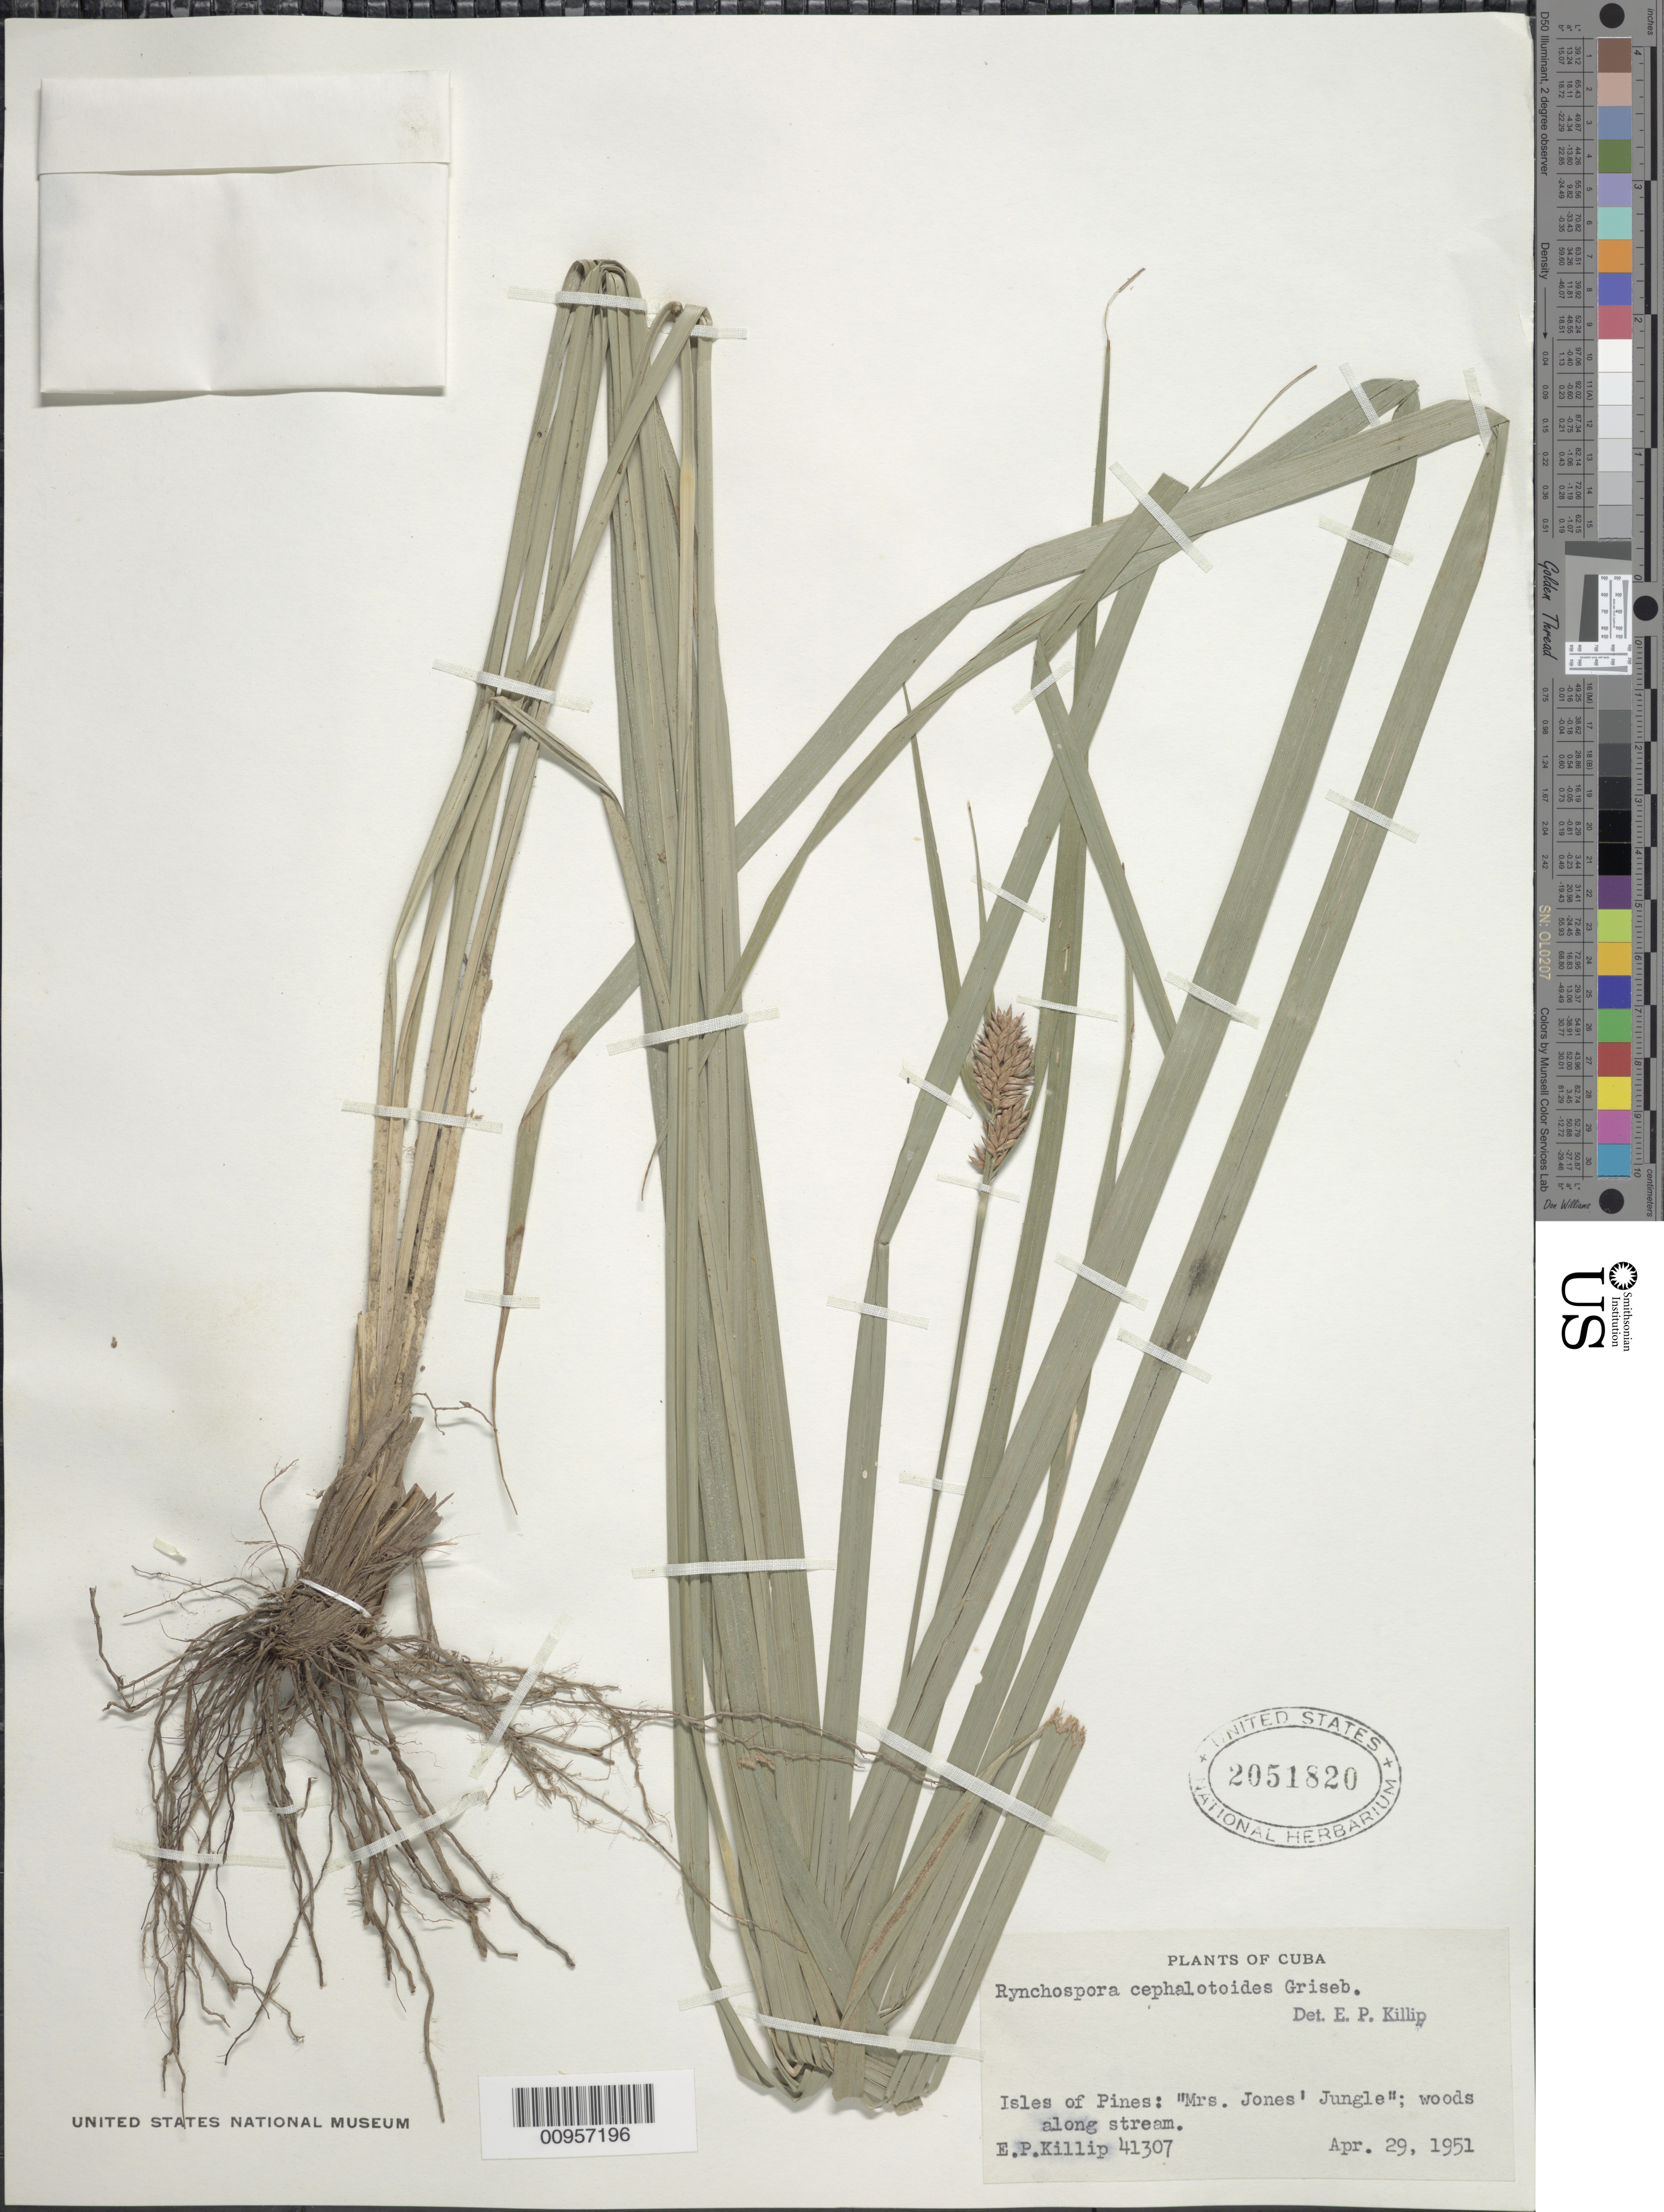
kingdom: Plantae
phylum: Tracheophyta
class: Liliopsida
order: Poales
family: Cyperaceae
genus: Rhynchospora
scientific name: Rhynchospora cephalotoides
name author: Griseb.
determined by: Killip, Ellsworth P.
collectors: E. P. Killip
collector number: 41307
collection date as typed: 29 Apr 1951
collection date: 1951-04-29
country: Cuba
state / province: Isla de la Juventud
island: Isla de la Juventud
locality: Mrs Jones' Jungle, Santa Fe, Isle of Pines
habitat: Woods along stream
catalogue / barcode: US 2051820